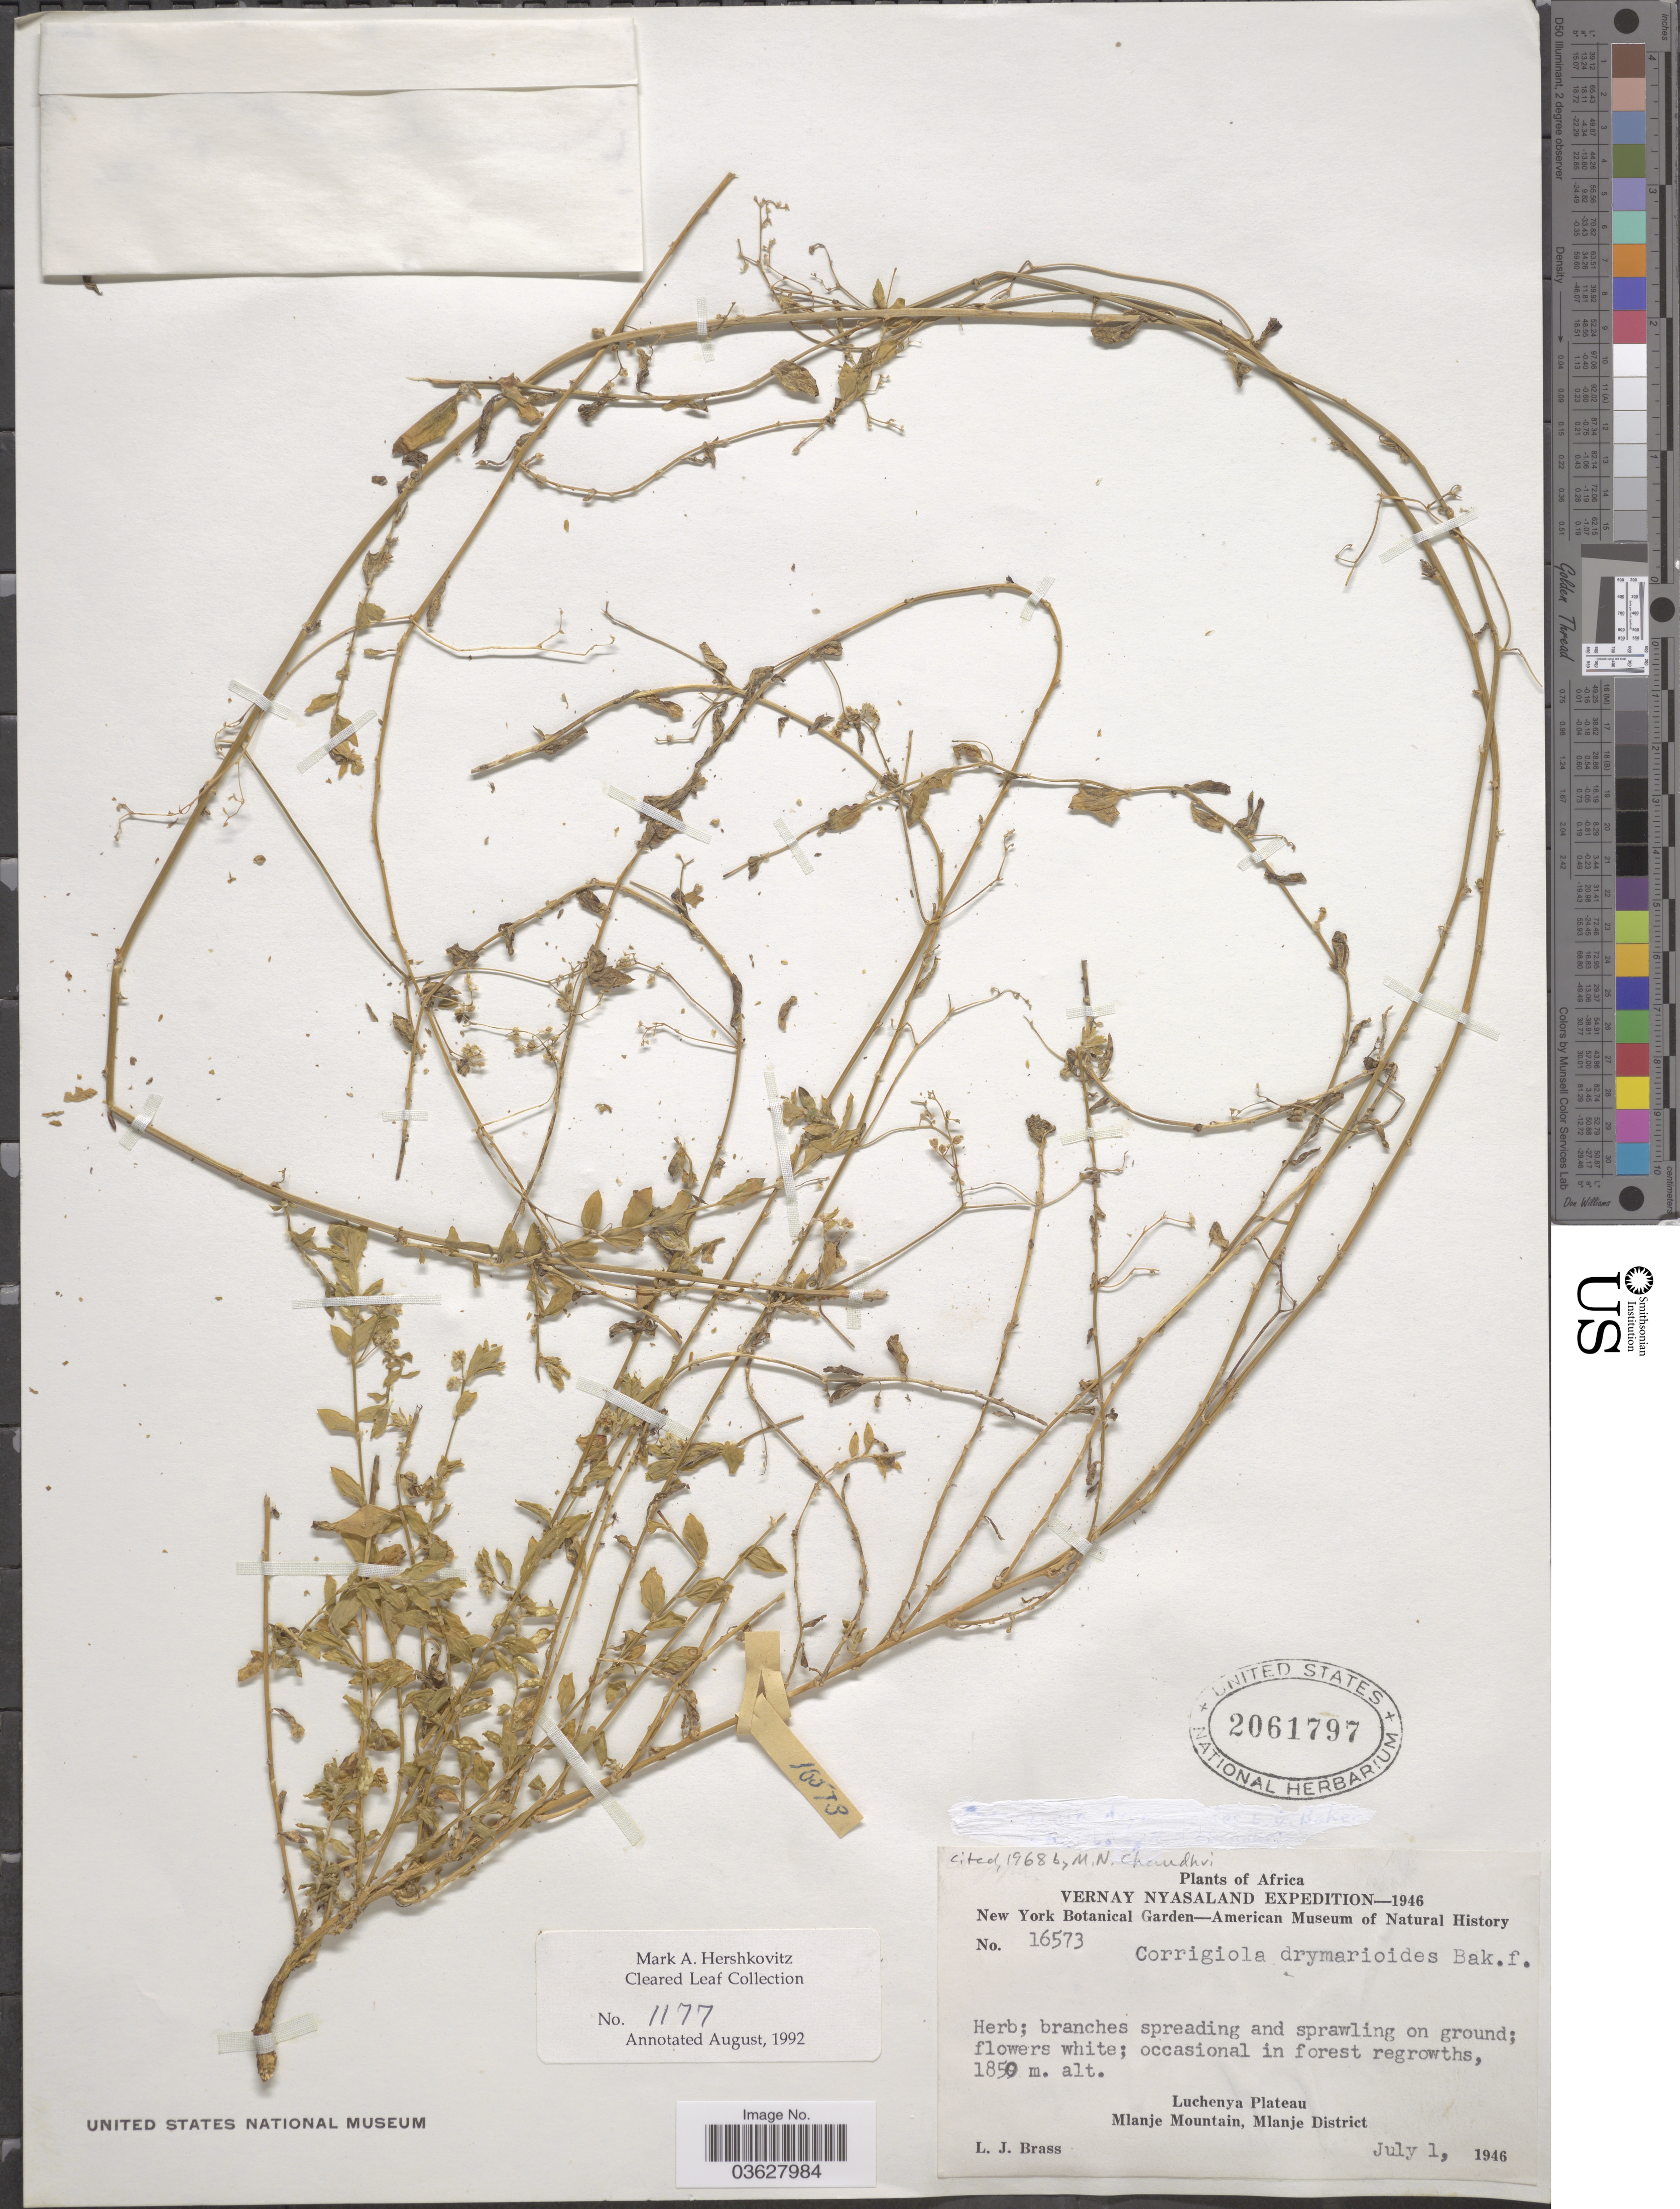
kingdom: Plantae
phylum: Tracheophyta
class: Magnoliopsida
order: Caryophyllales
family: Caryophyllaceae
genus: Corrigiola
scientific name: Corrigiola drymarioides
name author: Baker f.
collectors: L. J. Brass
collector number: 16573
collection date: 1946-07-01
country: Malawi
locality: Vernay Nyasaland. Luchenya Plateau. Mlanje Mountain, Mlanje District.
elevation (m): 1850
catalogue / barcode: US 2061797